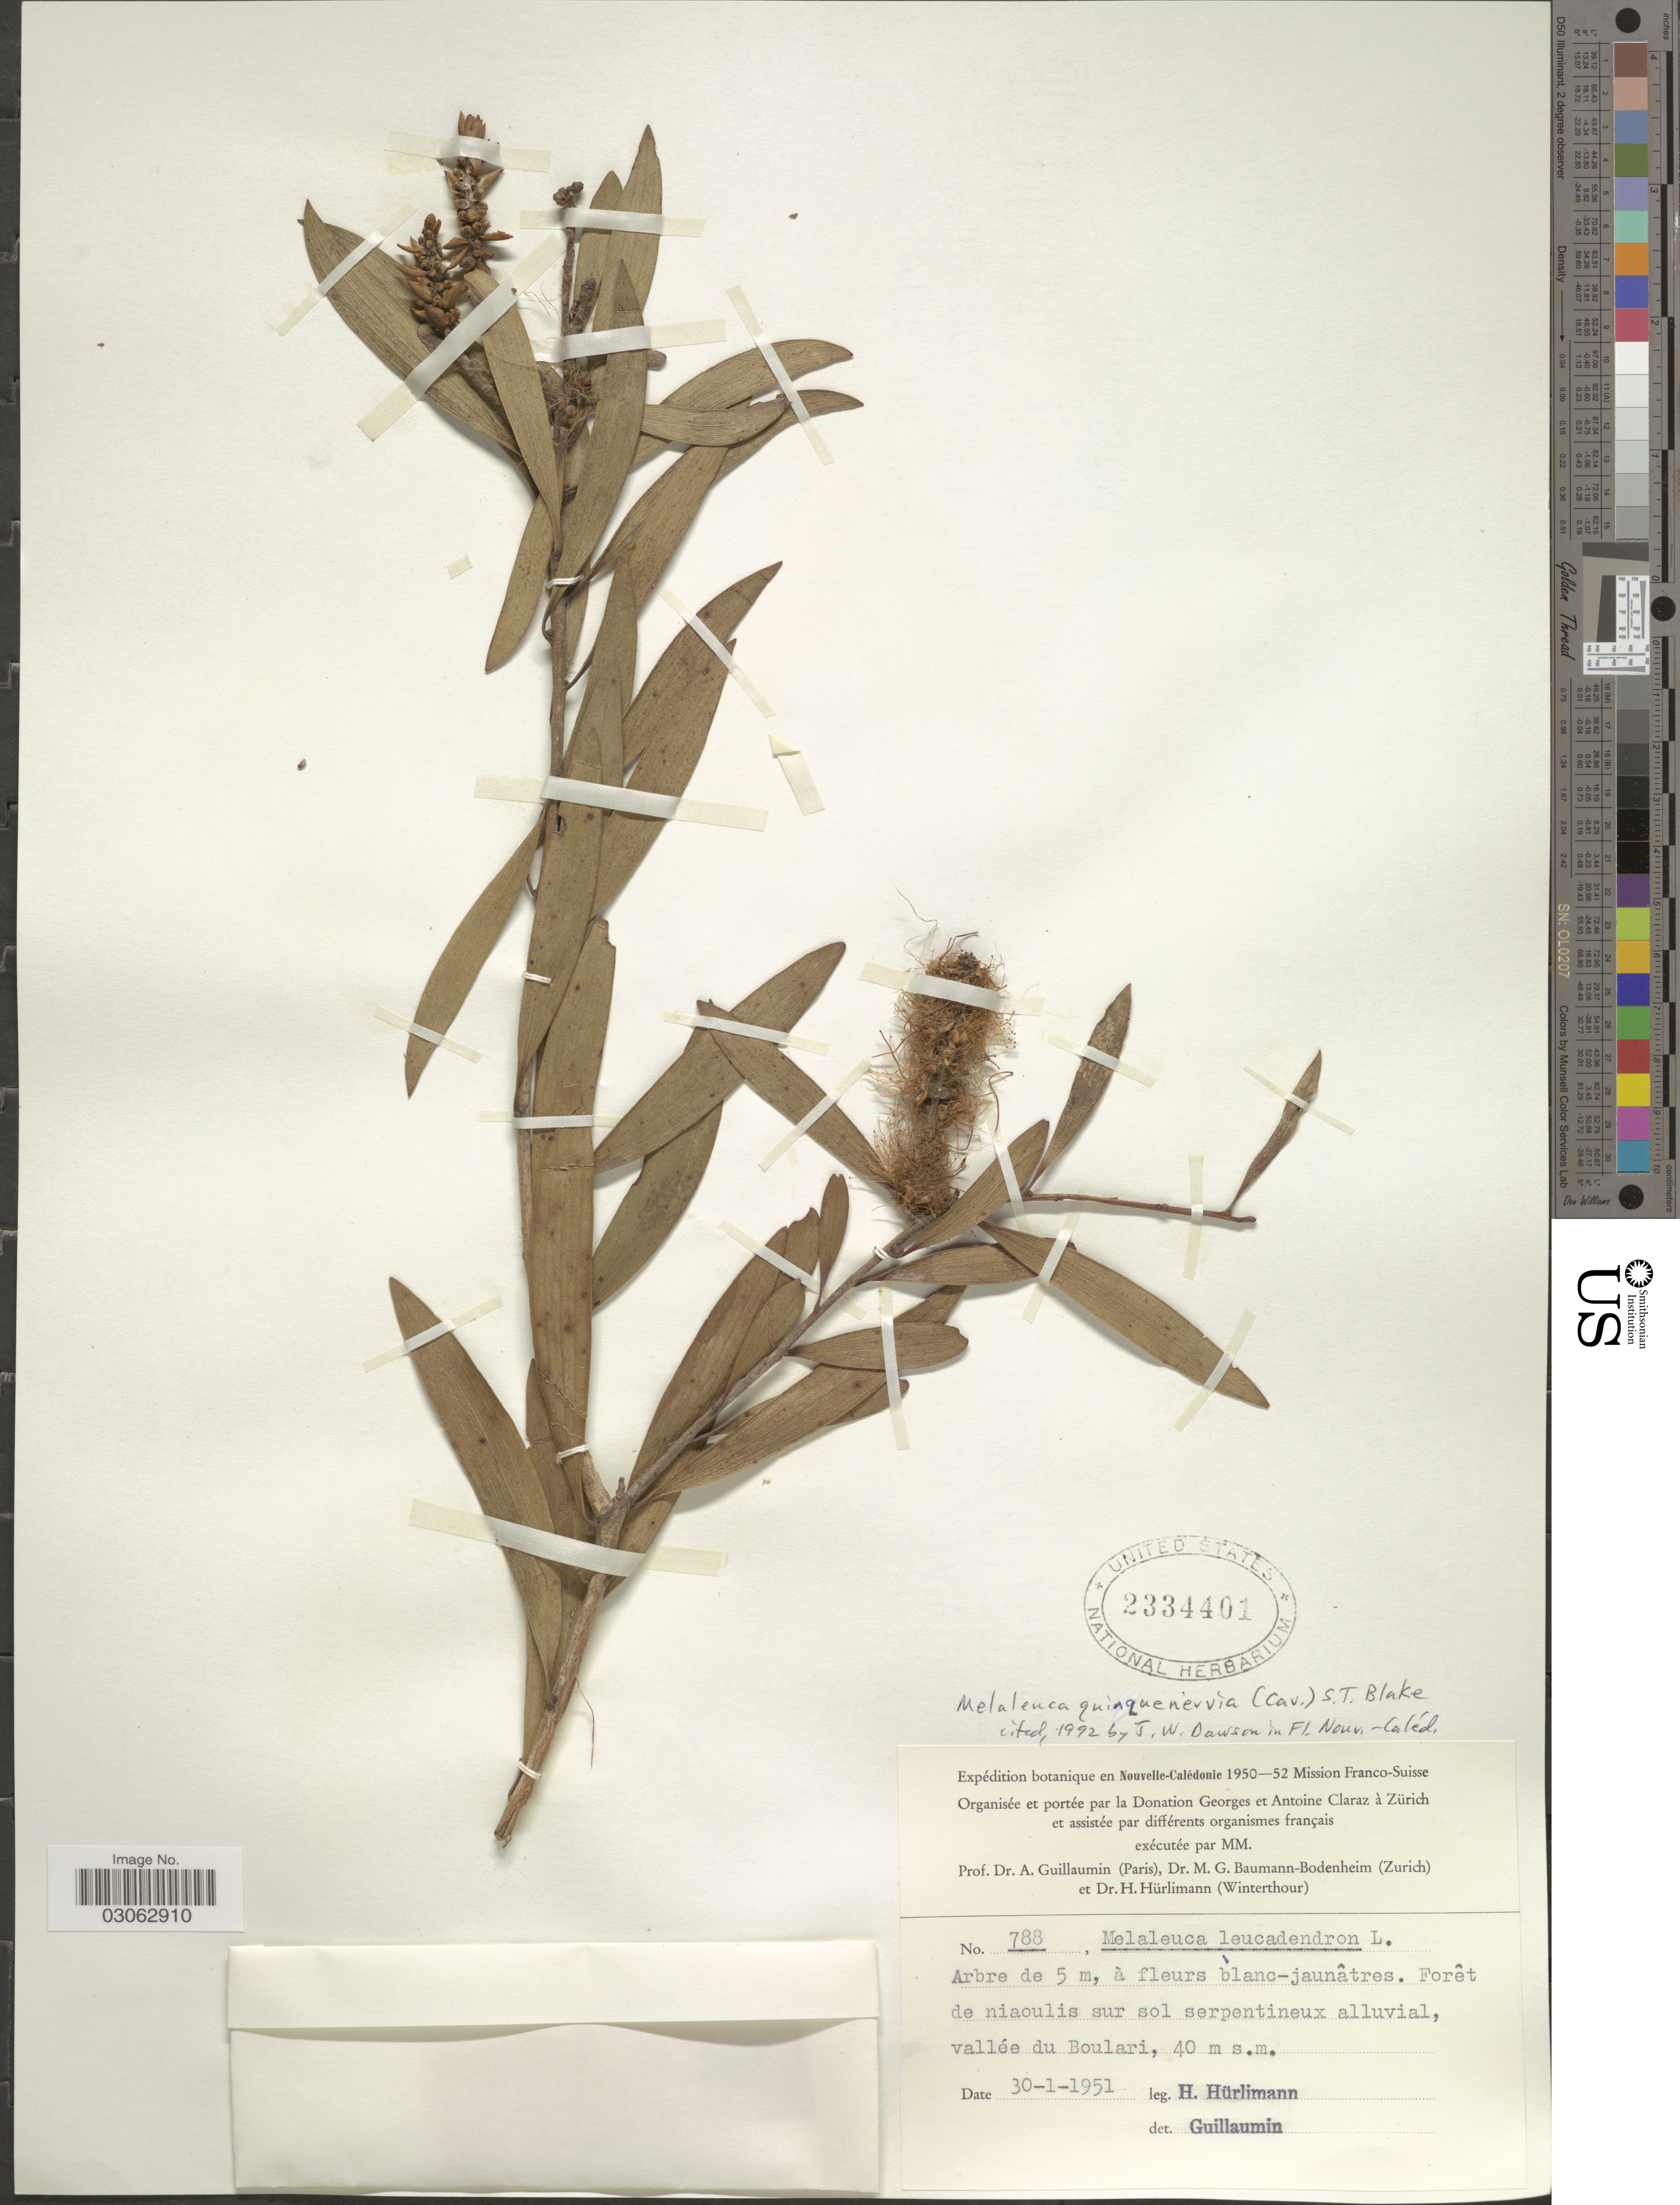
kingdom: Plantae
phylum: Tracheophyta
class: Magnoliopsida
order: Myrtales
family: Myrtaceae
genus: Melaleuca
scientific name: Melaleuca quinquenervia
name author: (Cav.) S.T. Blake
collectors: H. Hürlimann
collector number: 788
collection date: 1951-01-30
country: New Caledonia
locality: Forêt de niaoulis sur sol serpentineux alluvial, vallée du Boulari.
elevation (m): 40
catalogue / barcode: US 2334401